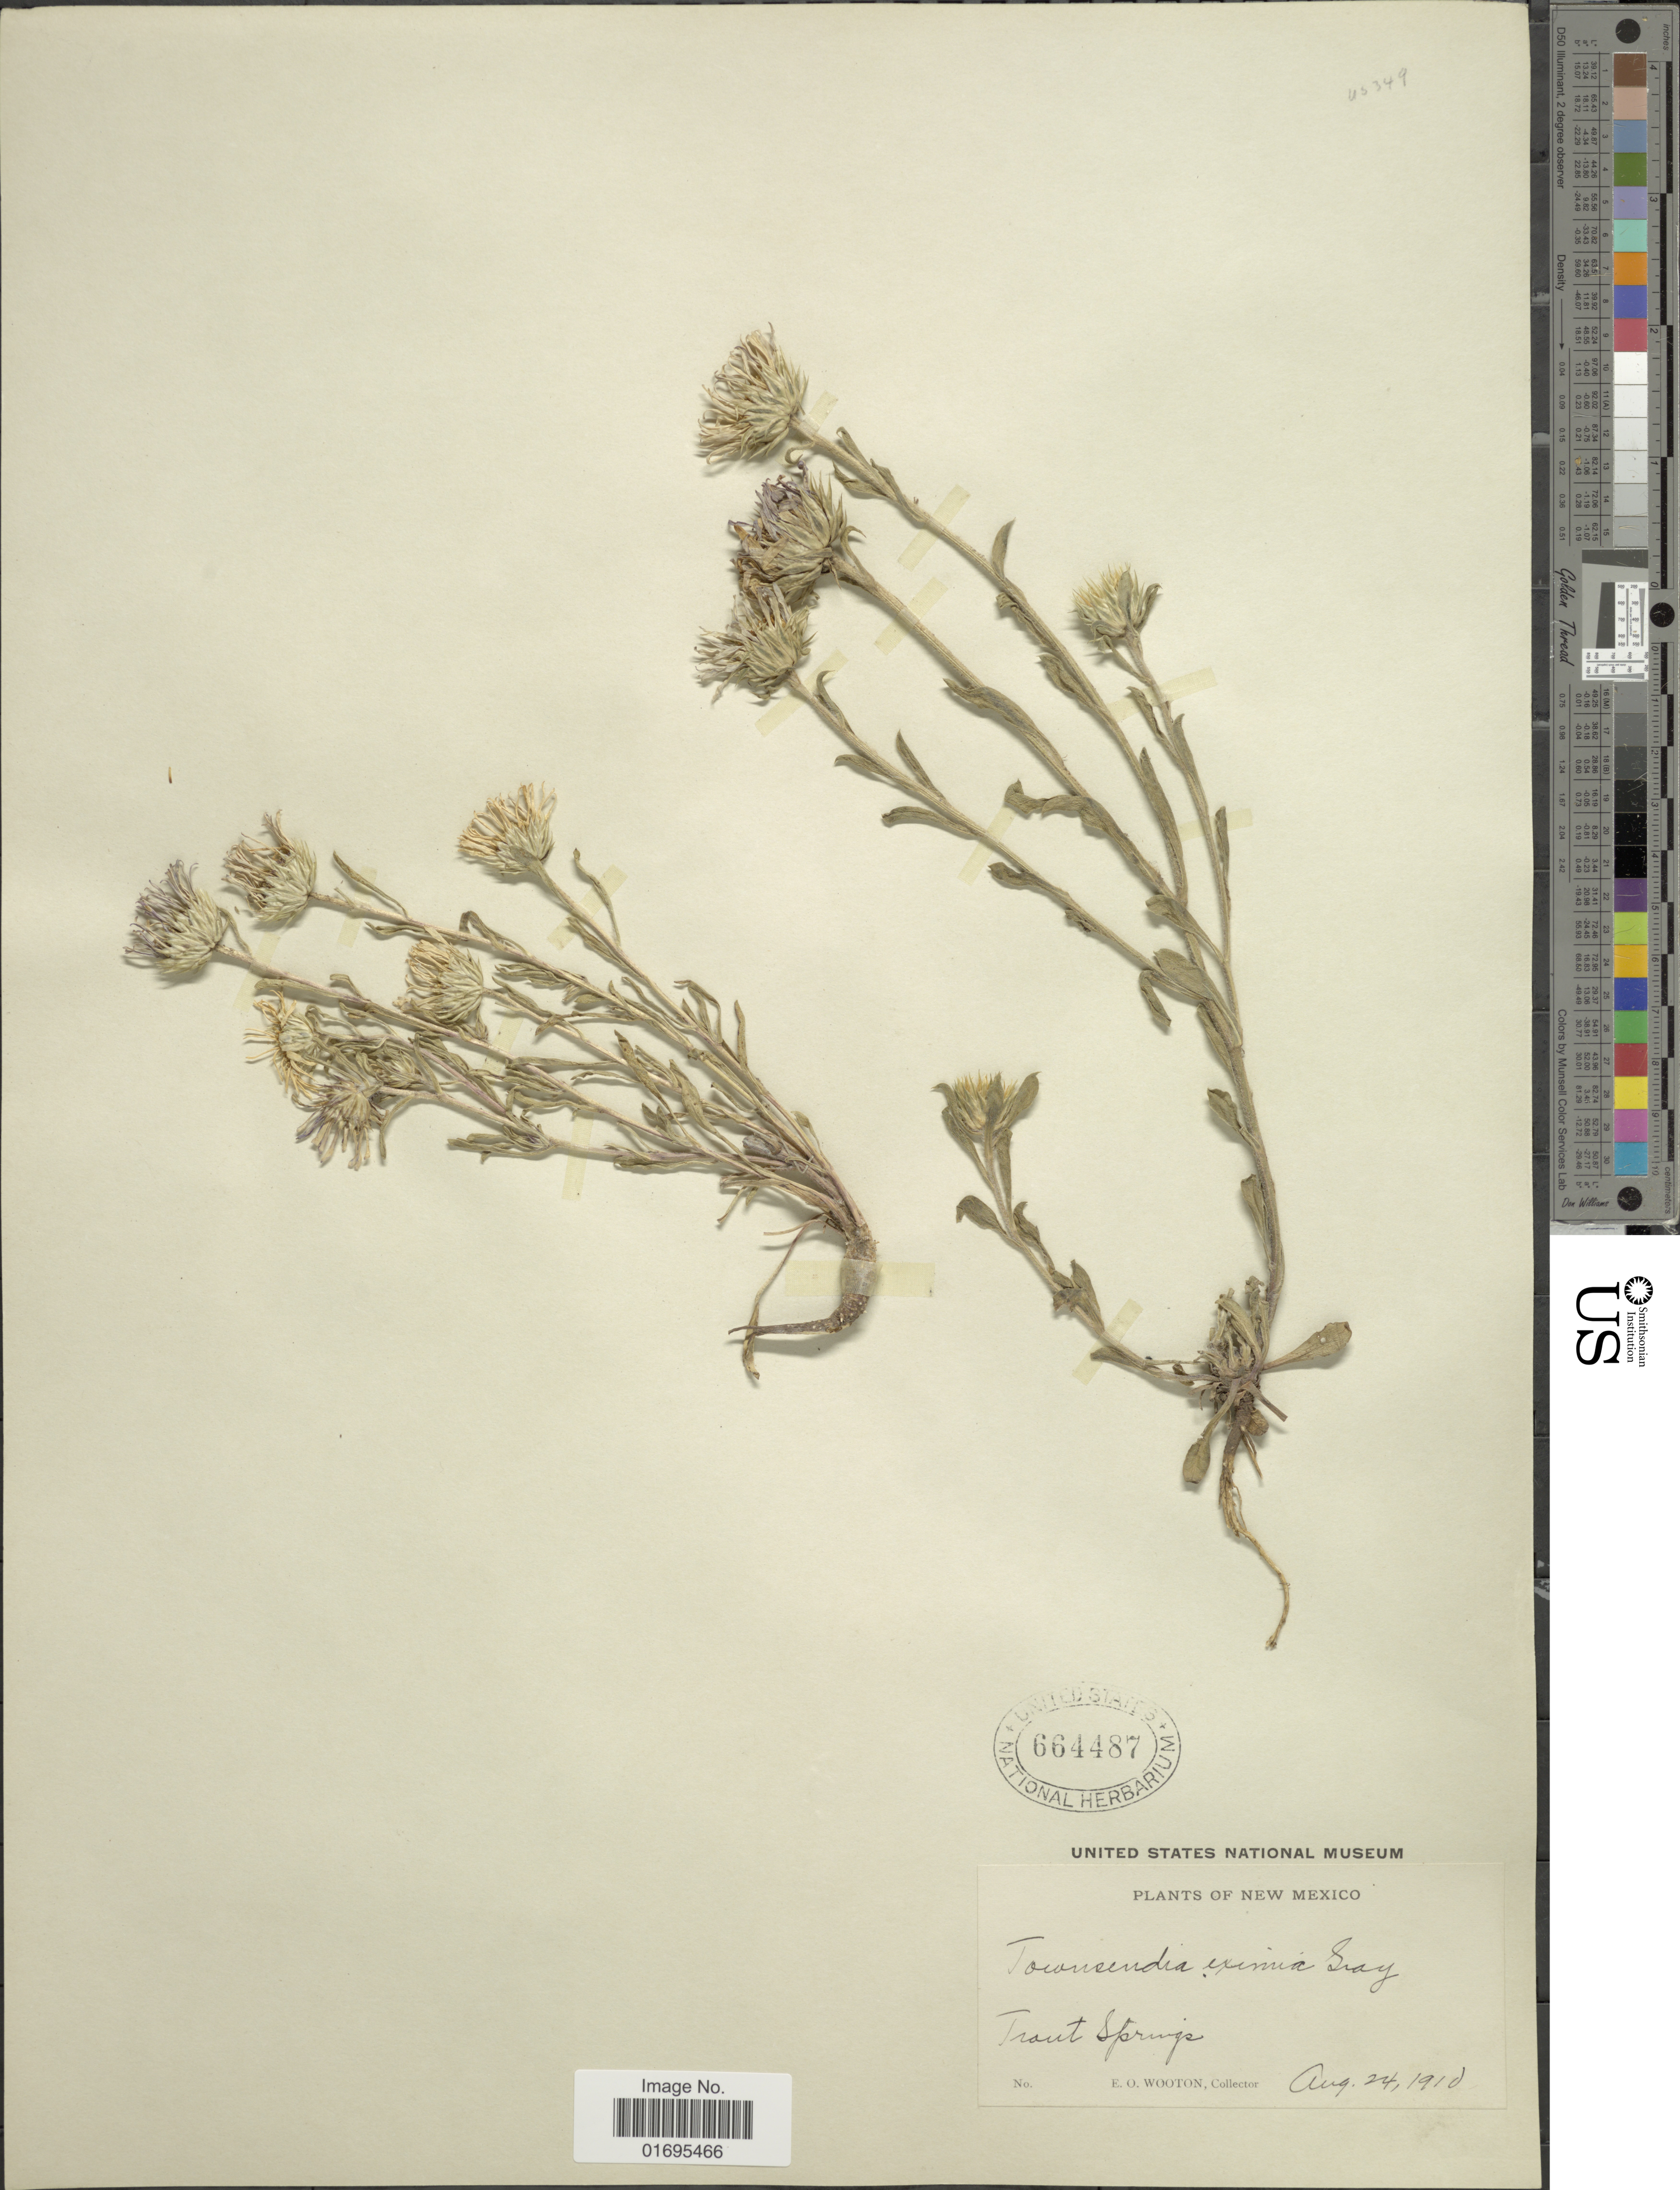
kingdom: Plantae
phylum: Tracheophyta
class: Magnoliopsida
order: Asterales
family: Asteraceae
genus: Townsendia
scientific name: Townsendia eximia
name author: A. Gray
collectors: E. O. Wooton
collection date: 1910-08-24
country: United States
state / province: New Mexico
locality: Traut Springs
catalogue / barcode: US 664487